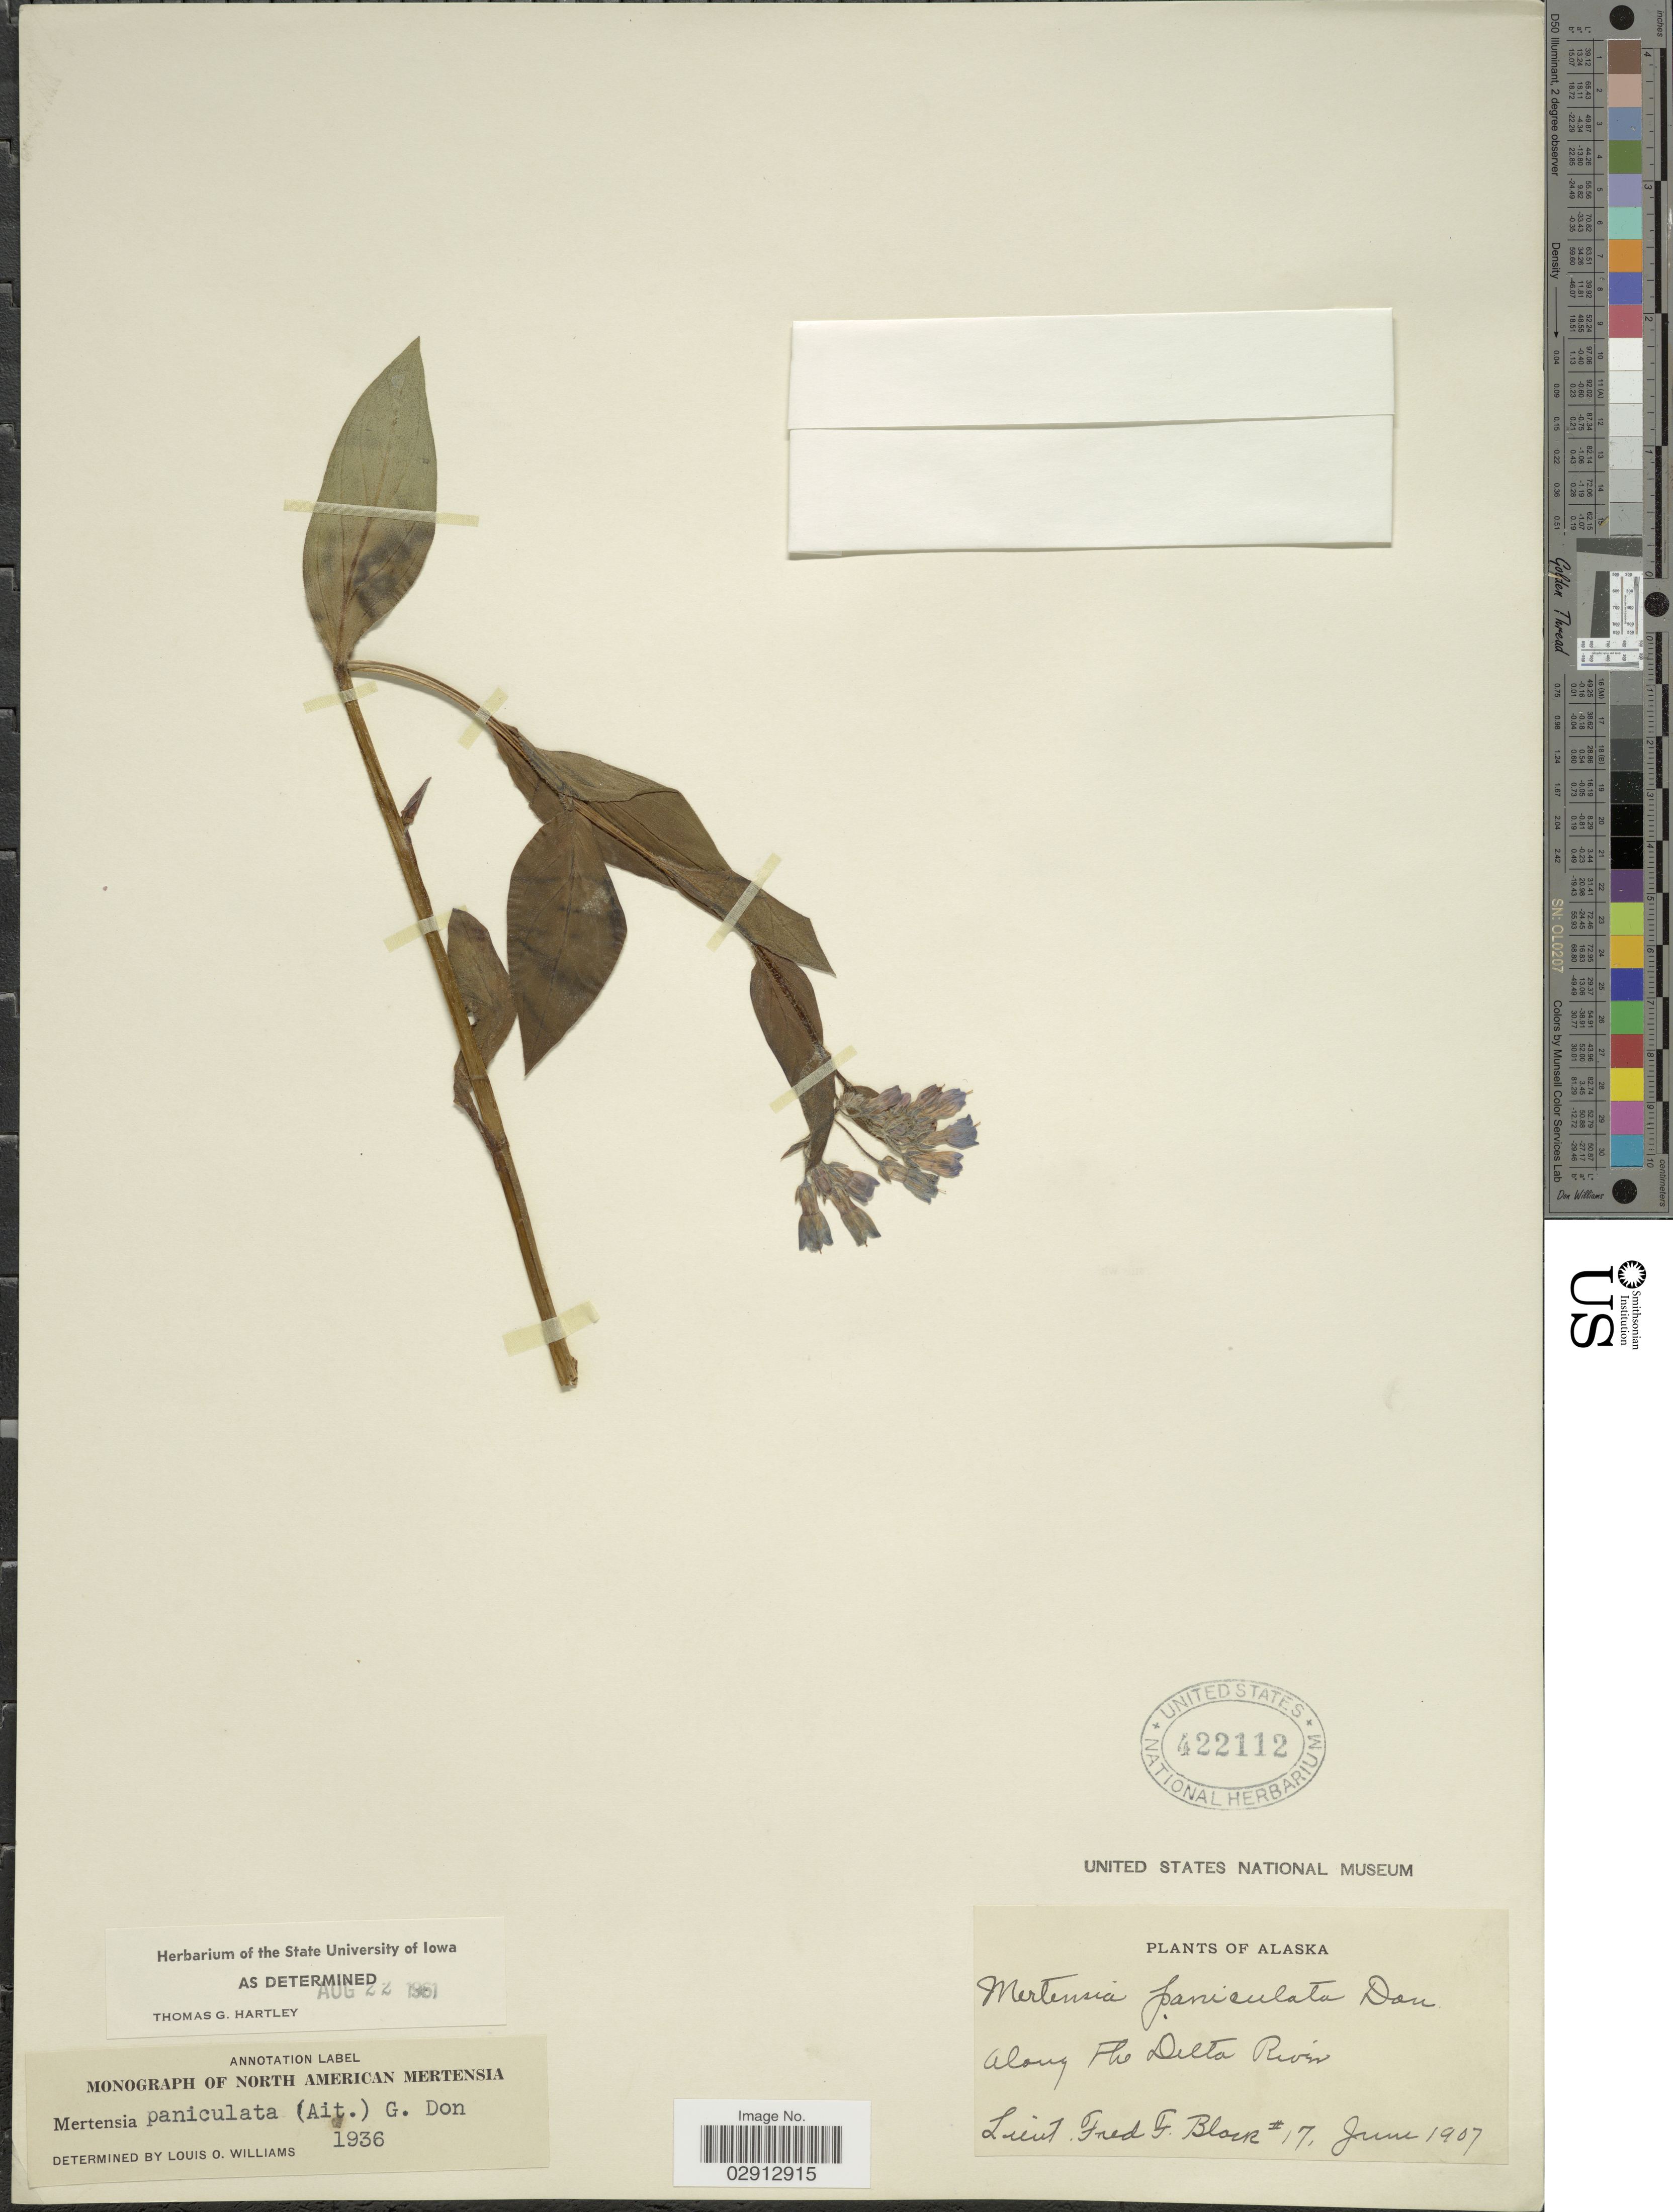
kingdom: Plantae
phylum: Tracheophyta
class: Magnoliopsida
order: Boraginales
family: Boraginaceae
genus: Mertensia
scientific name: Mertensia paniculata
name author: (Aiton) G. Don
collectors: F. Black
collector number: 17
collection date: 1907-06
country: United States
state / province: Alaska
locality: Along The Delta River.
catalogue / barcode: US 422112